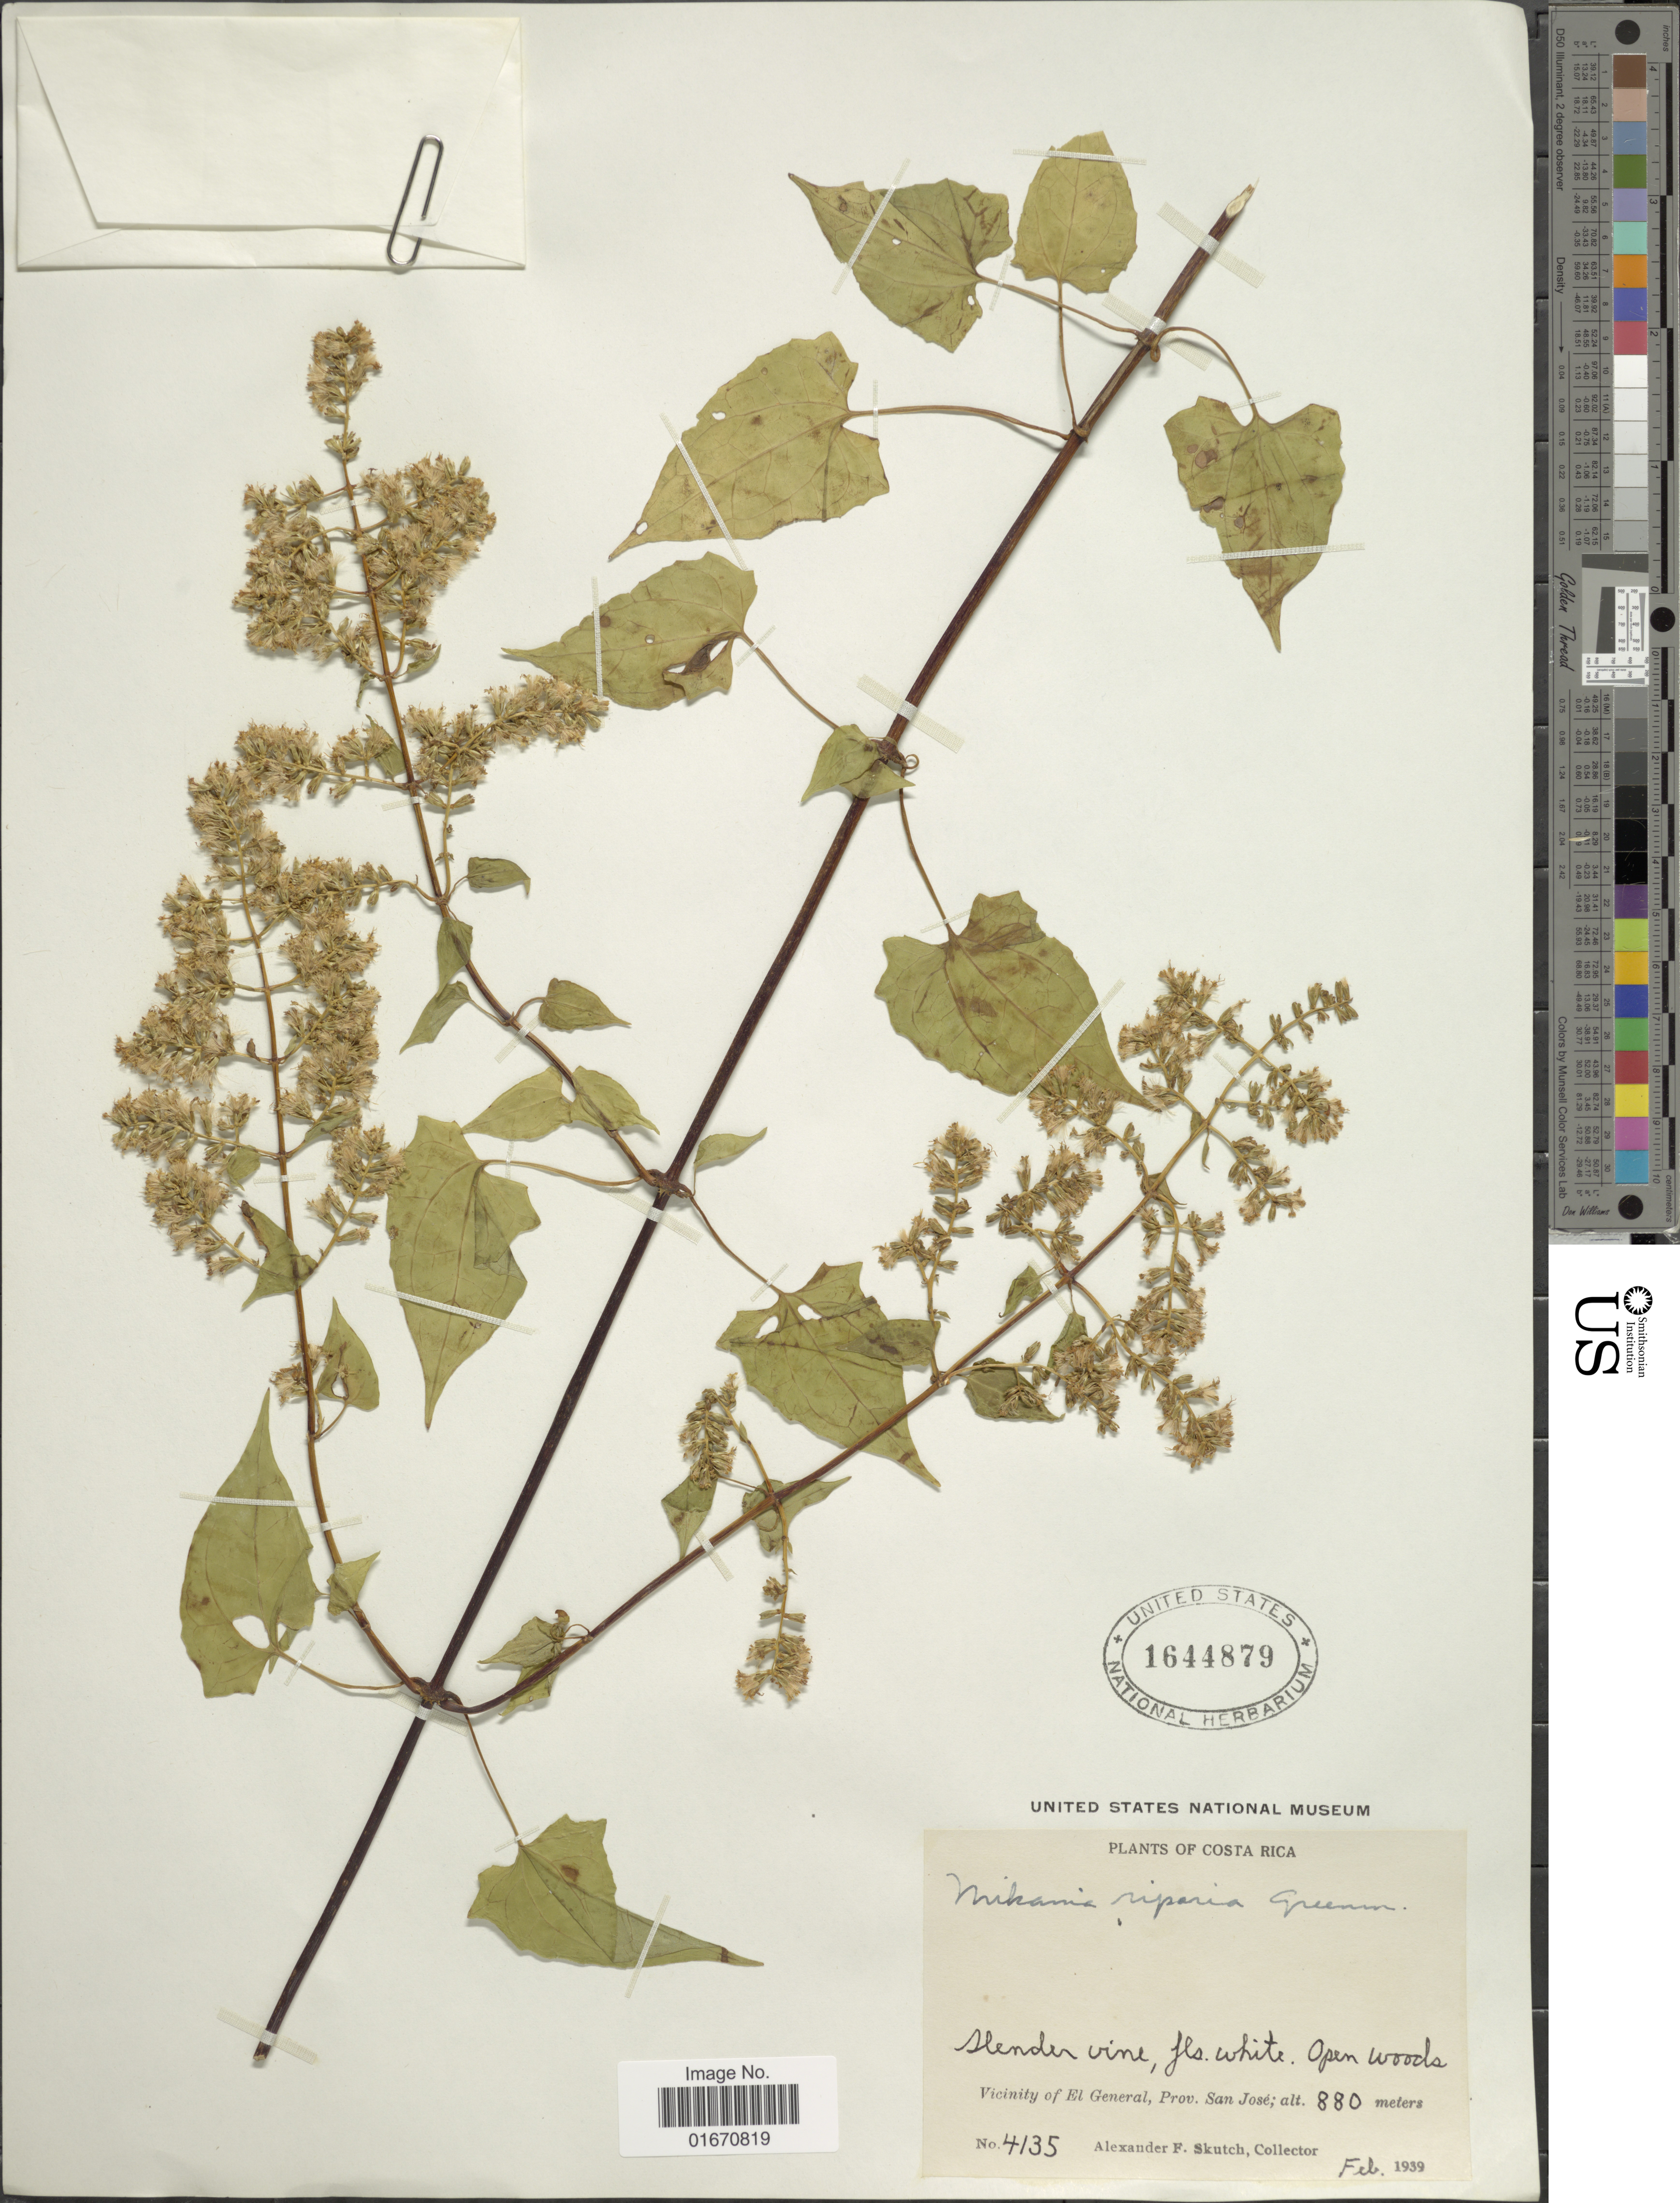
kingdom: Plantae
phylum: Tracheophyta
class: Magnoliopsida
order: Asterales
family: Asteraceae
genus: Mikania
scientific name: Mikania riparia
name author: Greenm. in B.L. Rob.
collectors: A. F. Skutch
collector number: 4135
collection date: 1939-02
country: Costa Rica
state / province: San José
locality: Vicinity of El General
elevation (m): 880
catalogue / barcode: US 1644879